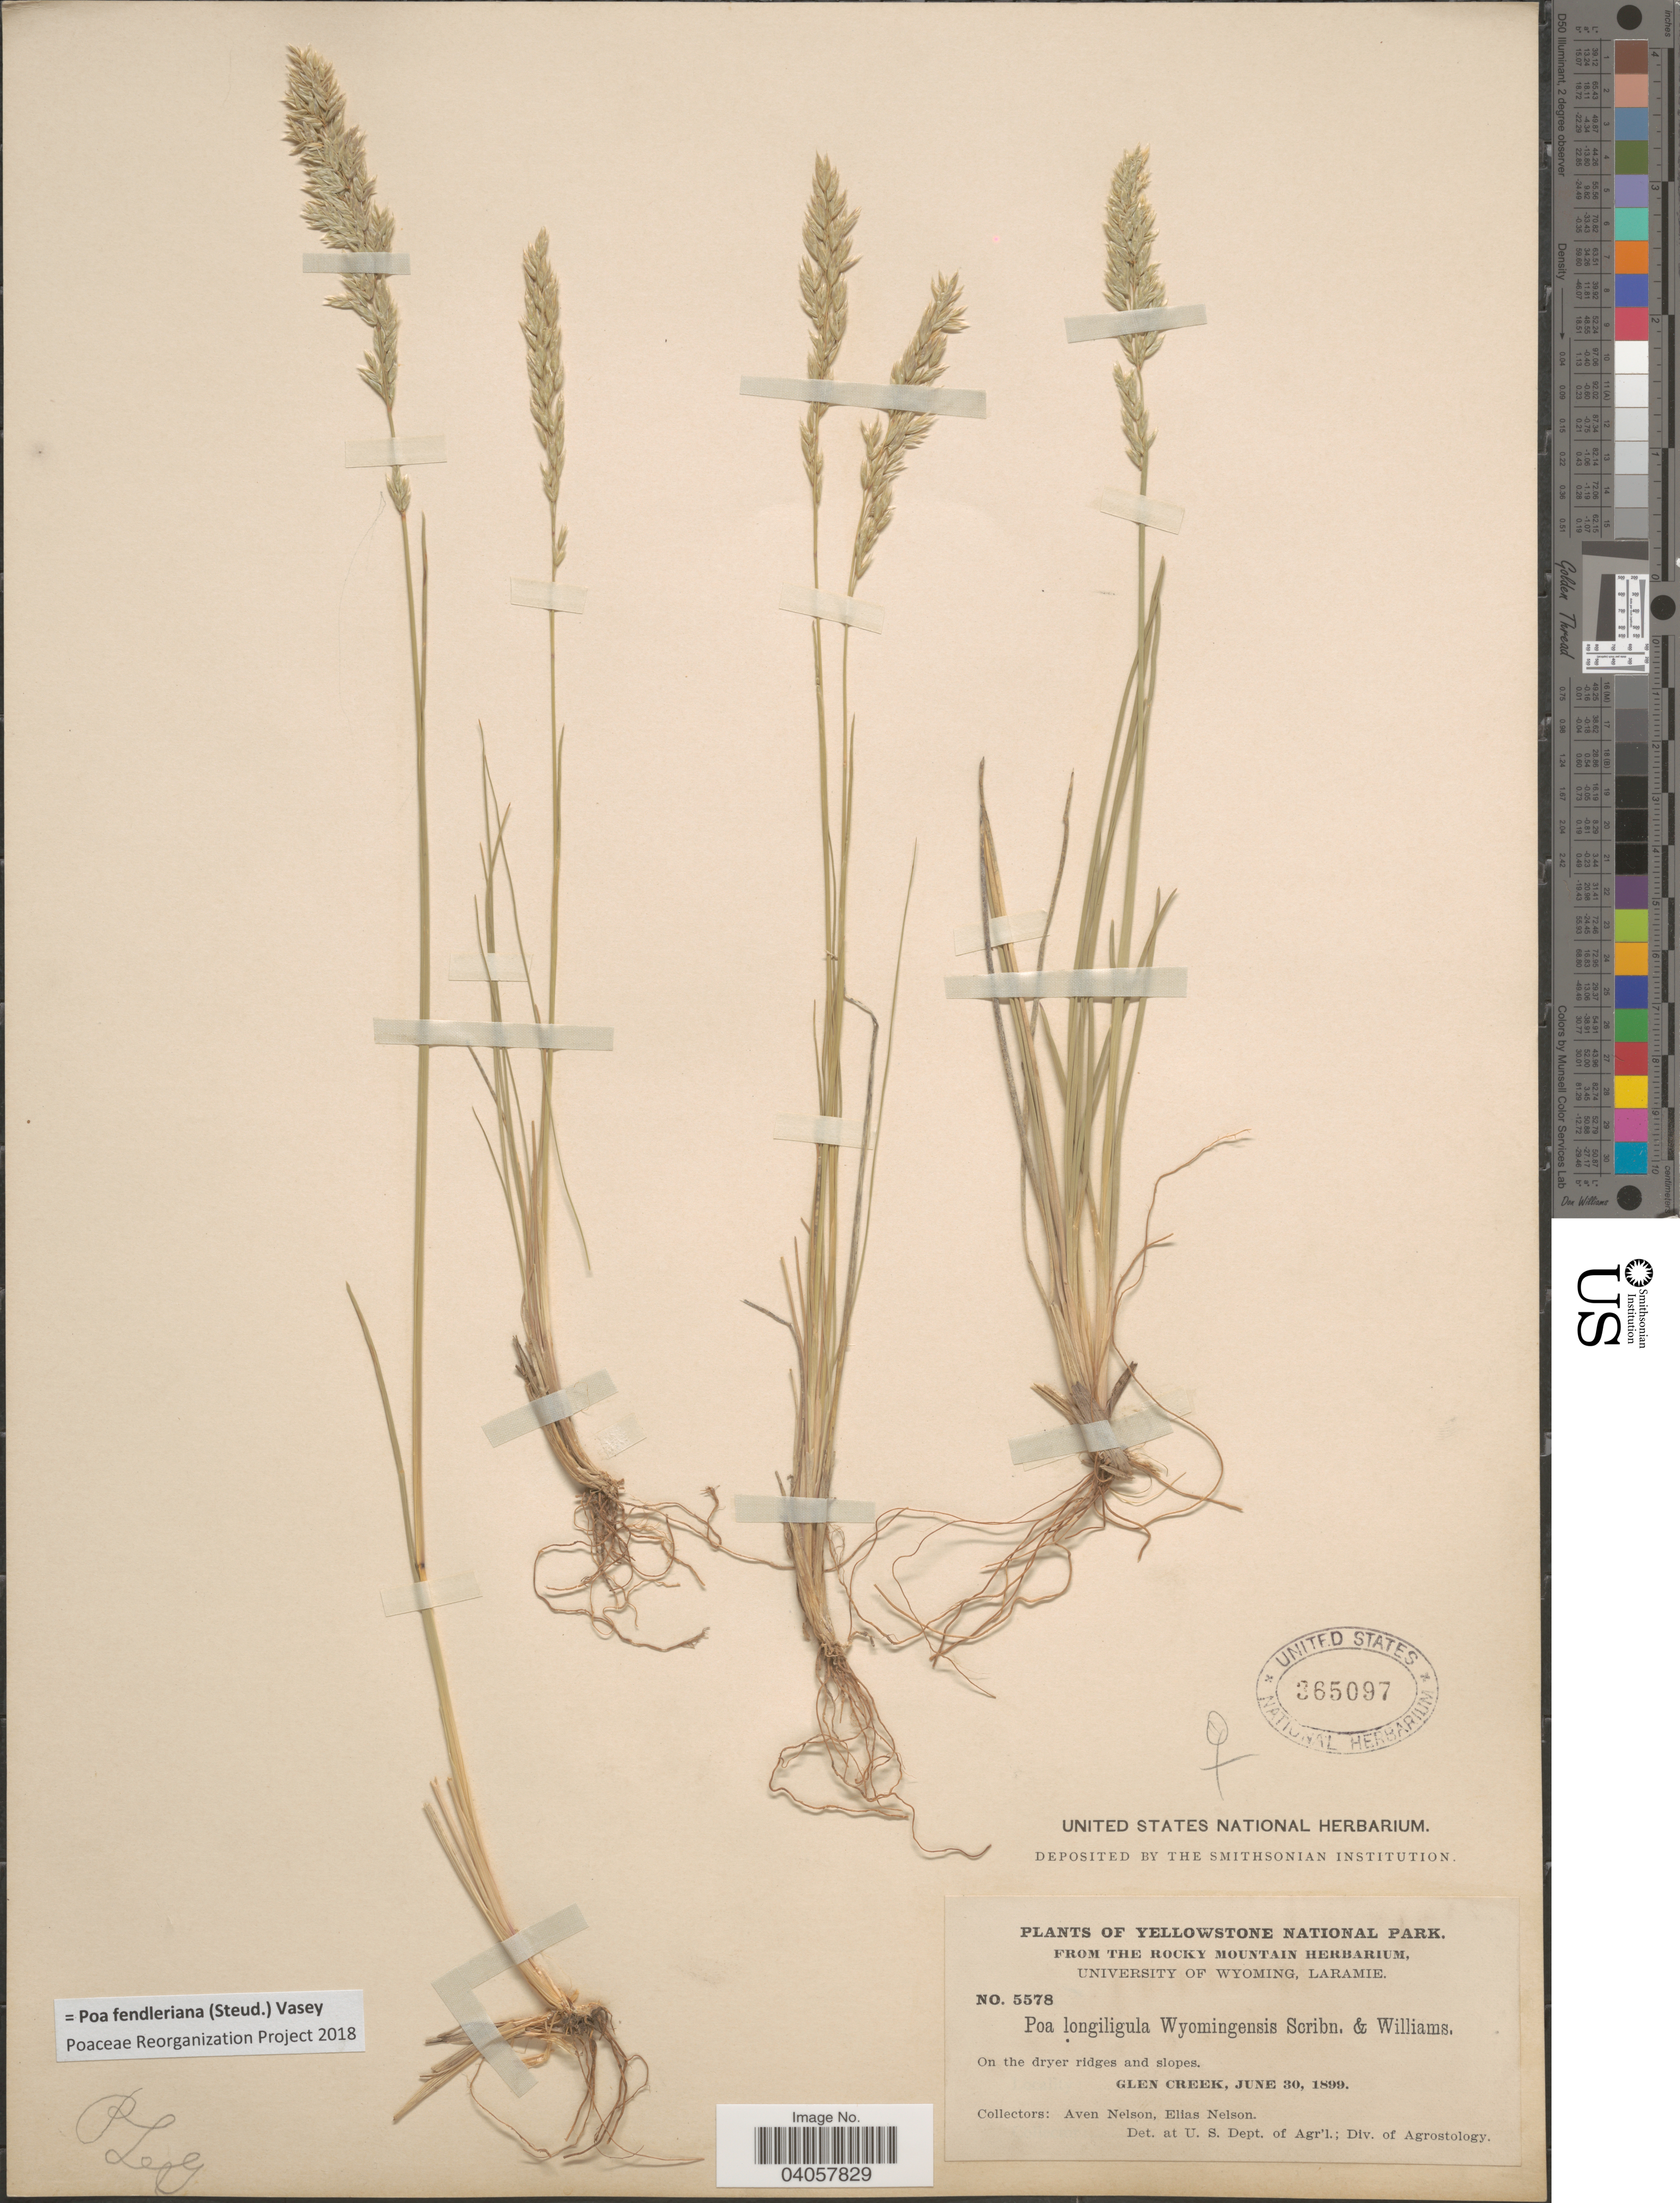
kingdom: Plantae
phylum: Tracheophyta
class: Liliopsida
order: Poales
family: Poaceae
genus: Poa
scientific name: Poa fendleriana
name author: (Steud.) Vasey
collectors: A. Nelson & E. Nelson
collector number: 5578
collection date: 1899-06-30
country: United States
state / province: Wyoming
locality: Yellowstone National Park. On the dryer ridges and slopes. Glen Creek.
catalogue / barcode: US 365097